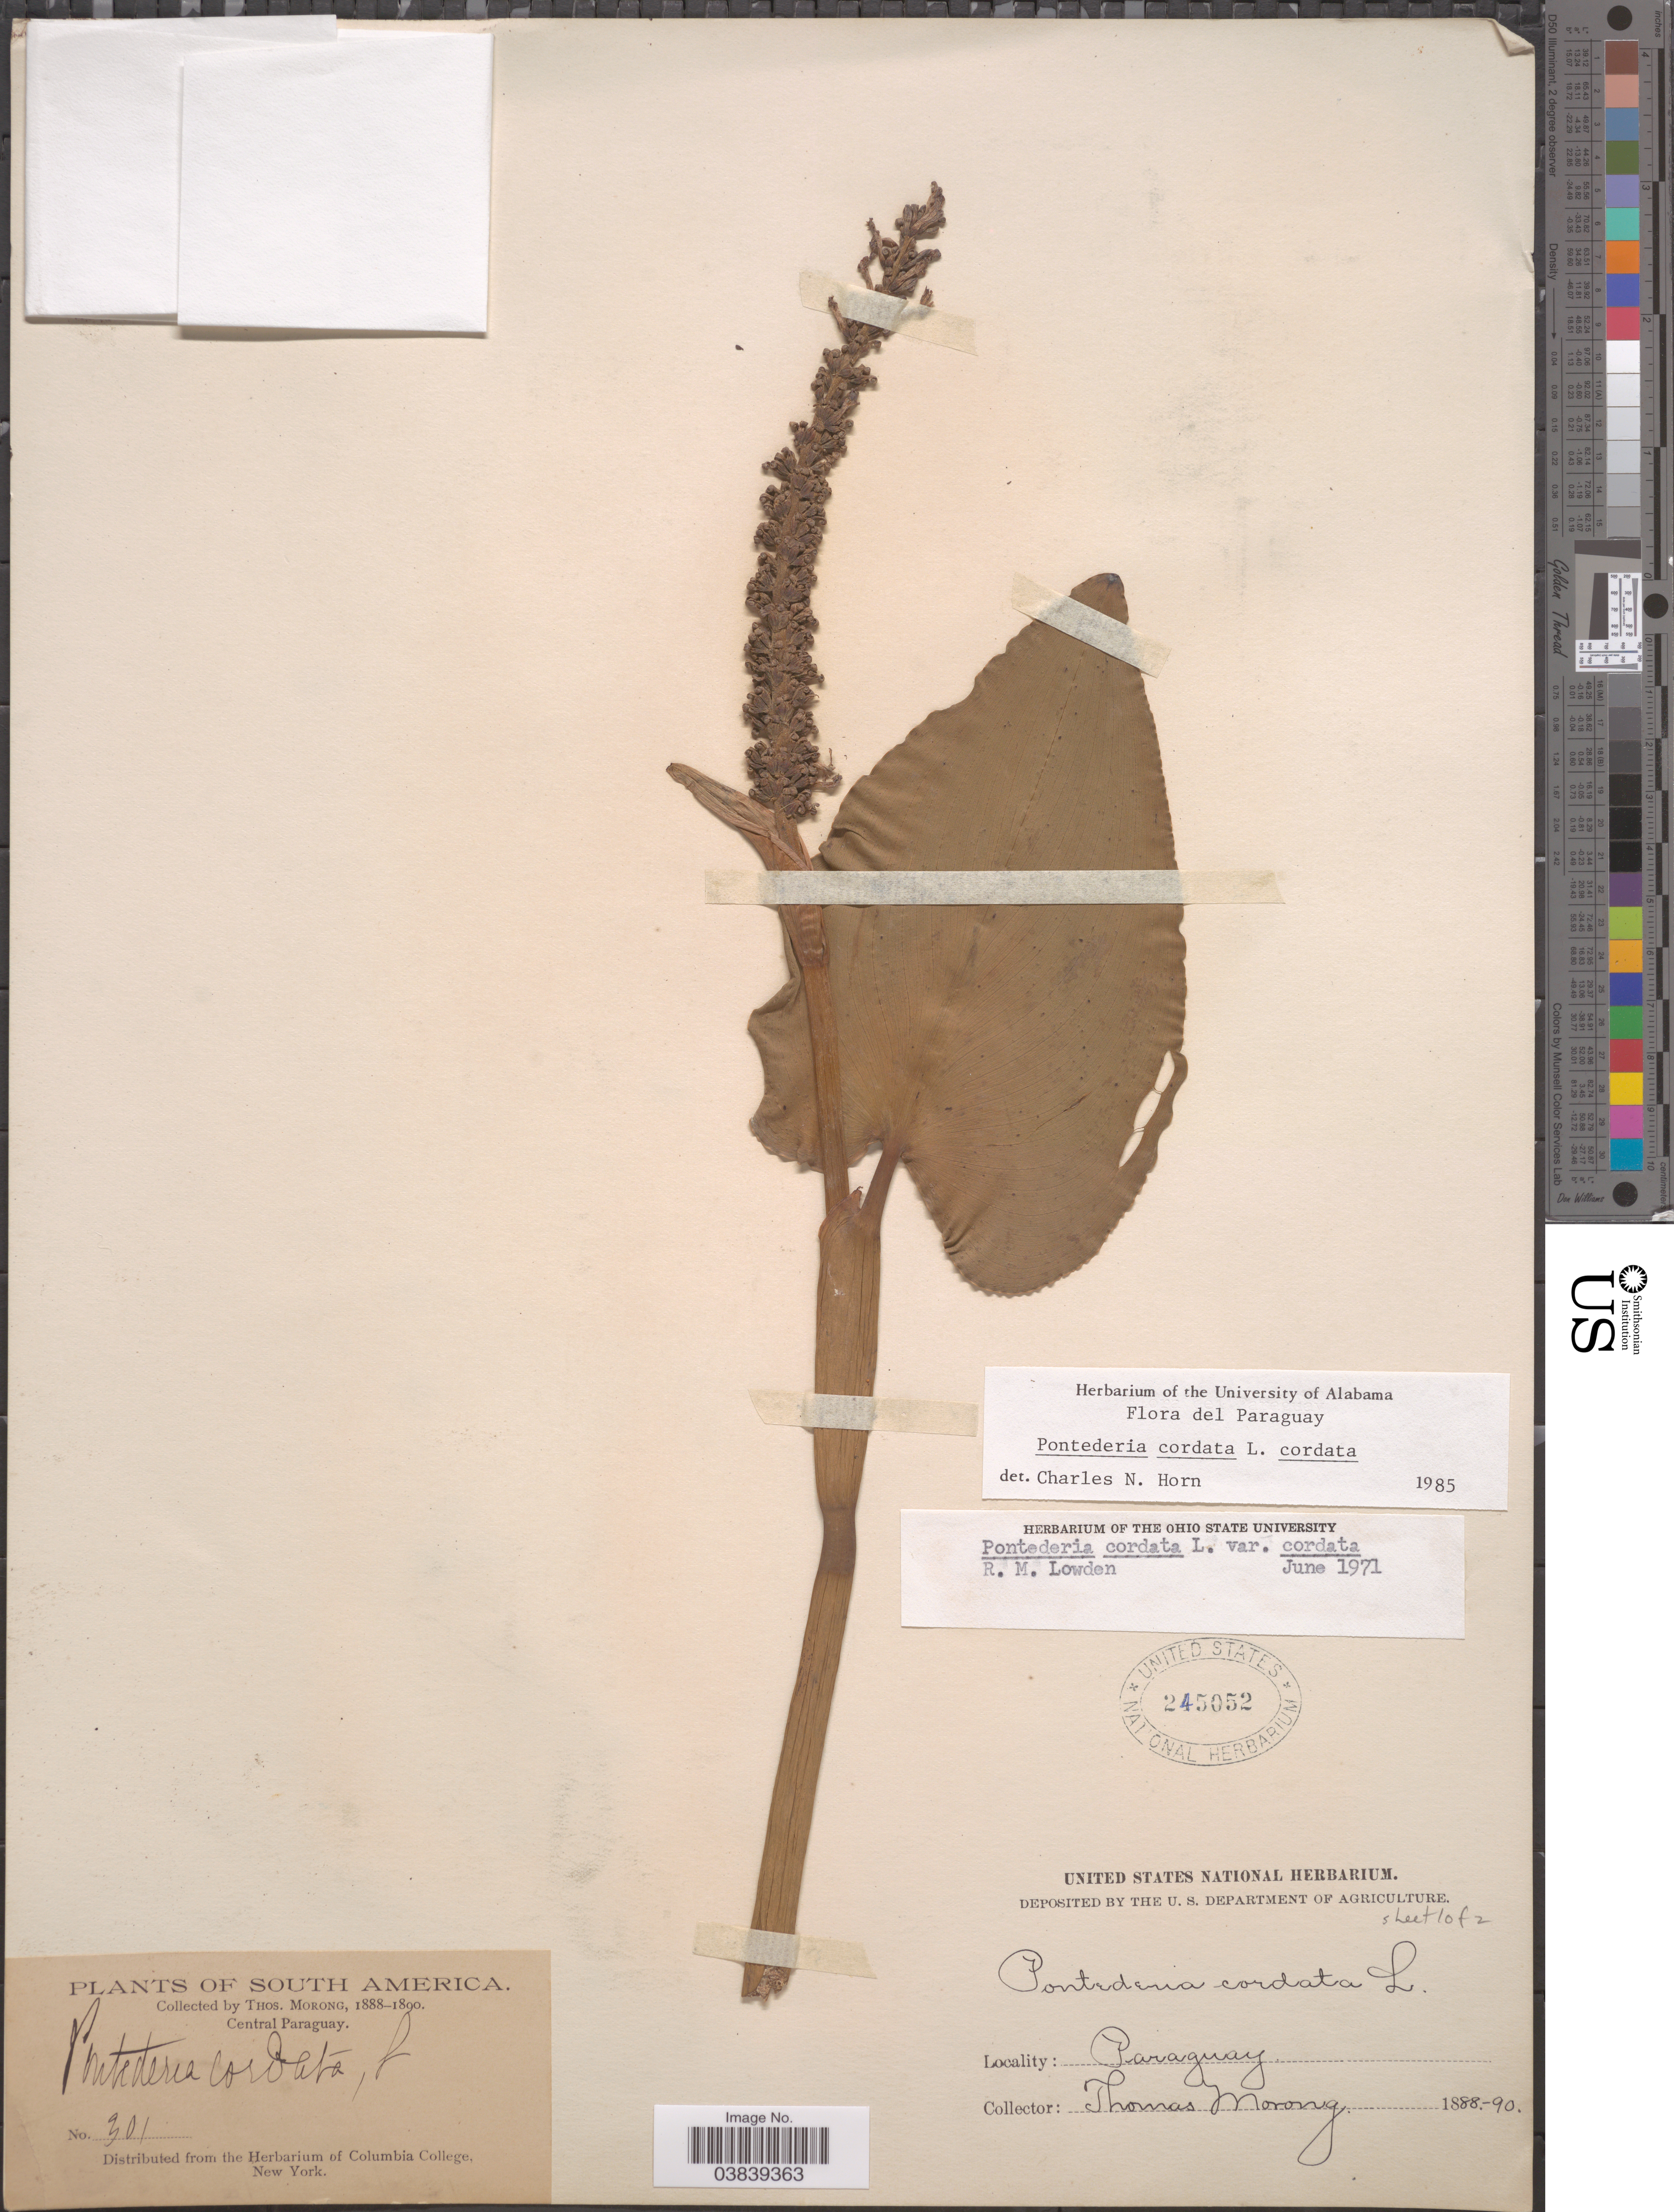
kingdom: Plantae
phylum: Tracheophyta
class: Liliopsida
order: Commelinales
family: Pontederiaceae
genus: Pontederia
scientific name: Pontederia cordata var. cordata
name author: L.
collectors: ex herb. T. Morong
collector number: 301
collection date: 1888/1890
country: Paraguay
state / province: Central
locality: Central Paraguay.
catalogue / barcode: US 245052